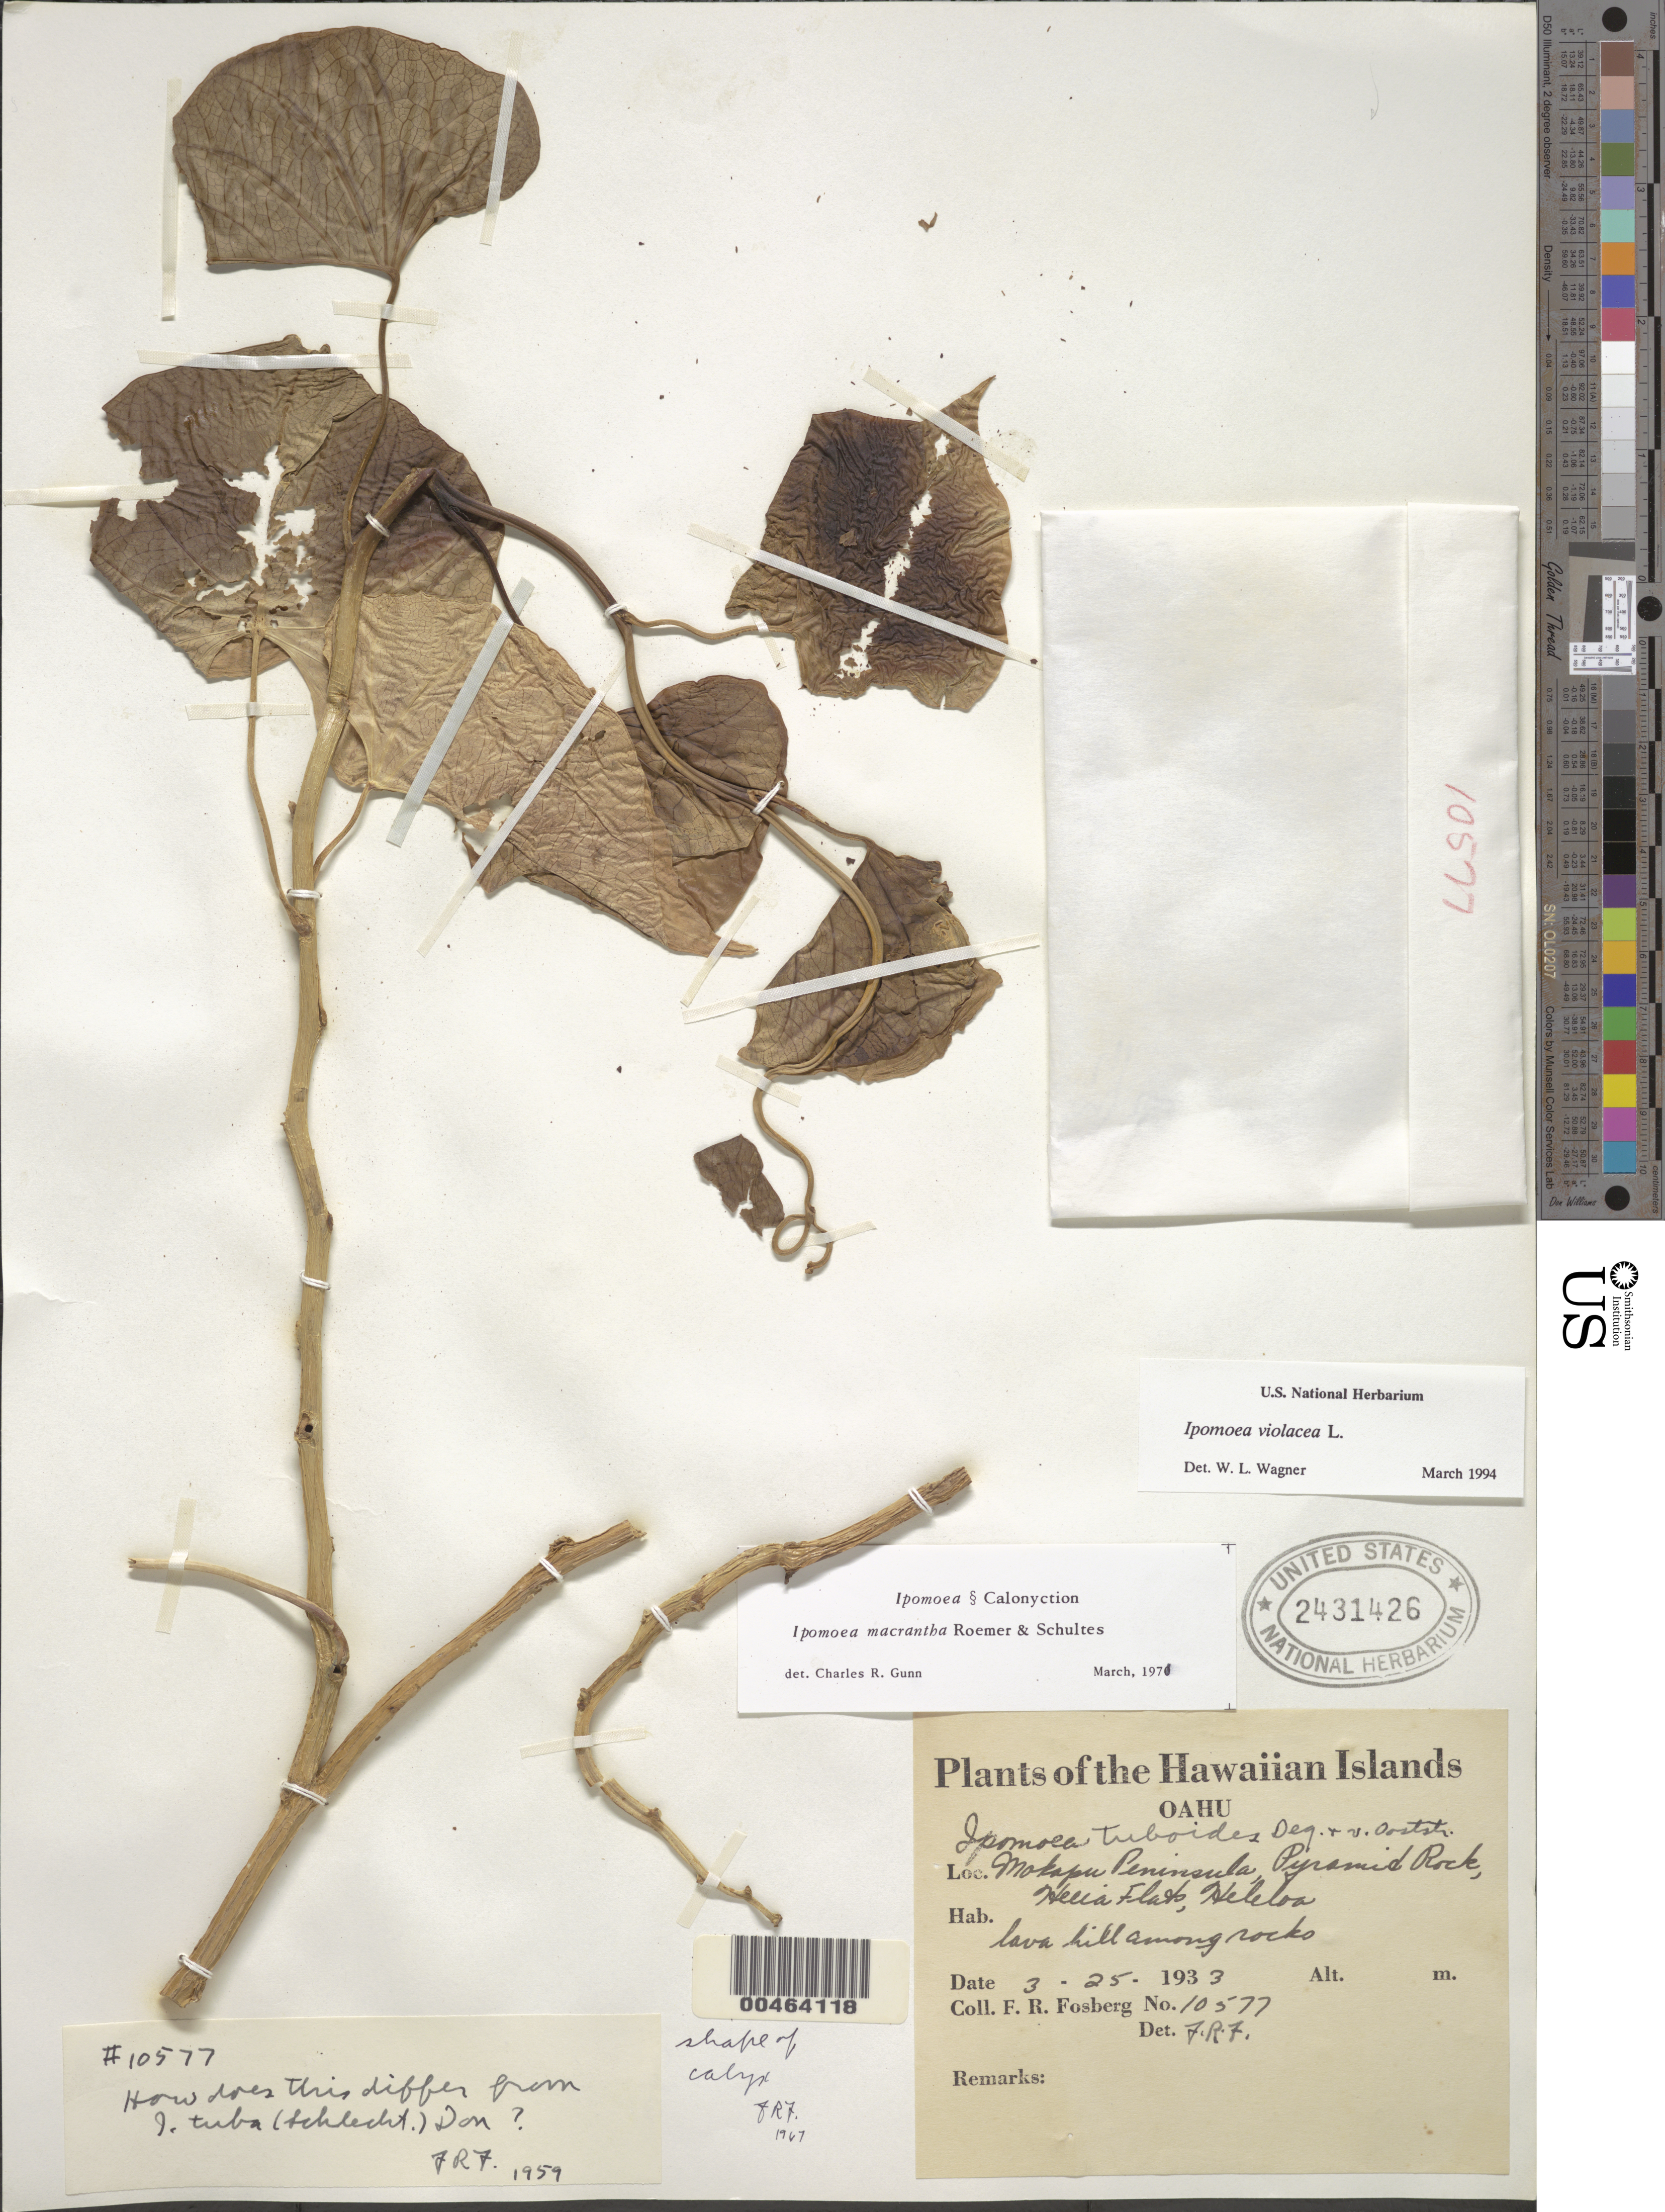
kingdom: Plantae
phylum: Tracheophyta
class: Magnoliopsida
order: Solanales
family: Convolvulaceae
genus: Ipomoea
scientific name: Ipomoea violacea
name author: L.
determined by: Wagner, W. L., (BOT), Smithsonian Institution - National Museum of Natural History (UNITED STATES)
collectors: F. R. Fosberg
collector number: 10577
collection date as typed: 25 Mar 1933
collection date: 1933-03-25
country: United States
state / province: Hawaii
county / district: Honolulu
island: Oahu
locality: Mokapu Peninsula, Pyramid Rock, Heeia Flats, Heleloa.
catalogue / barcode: US 2431426